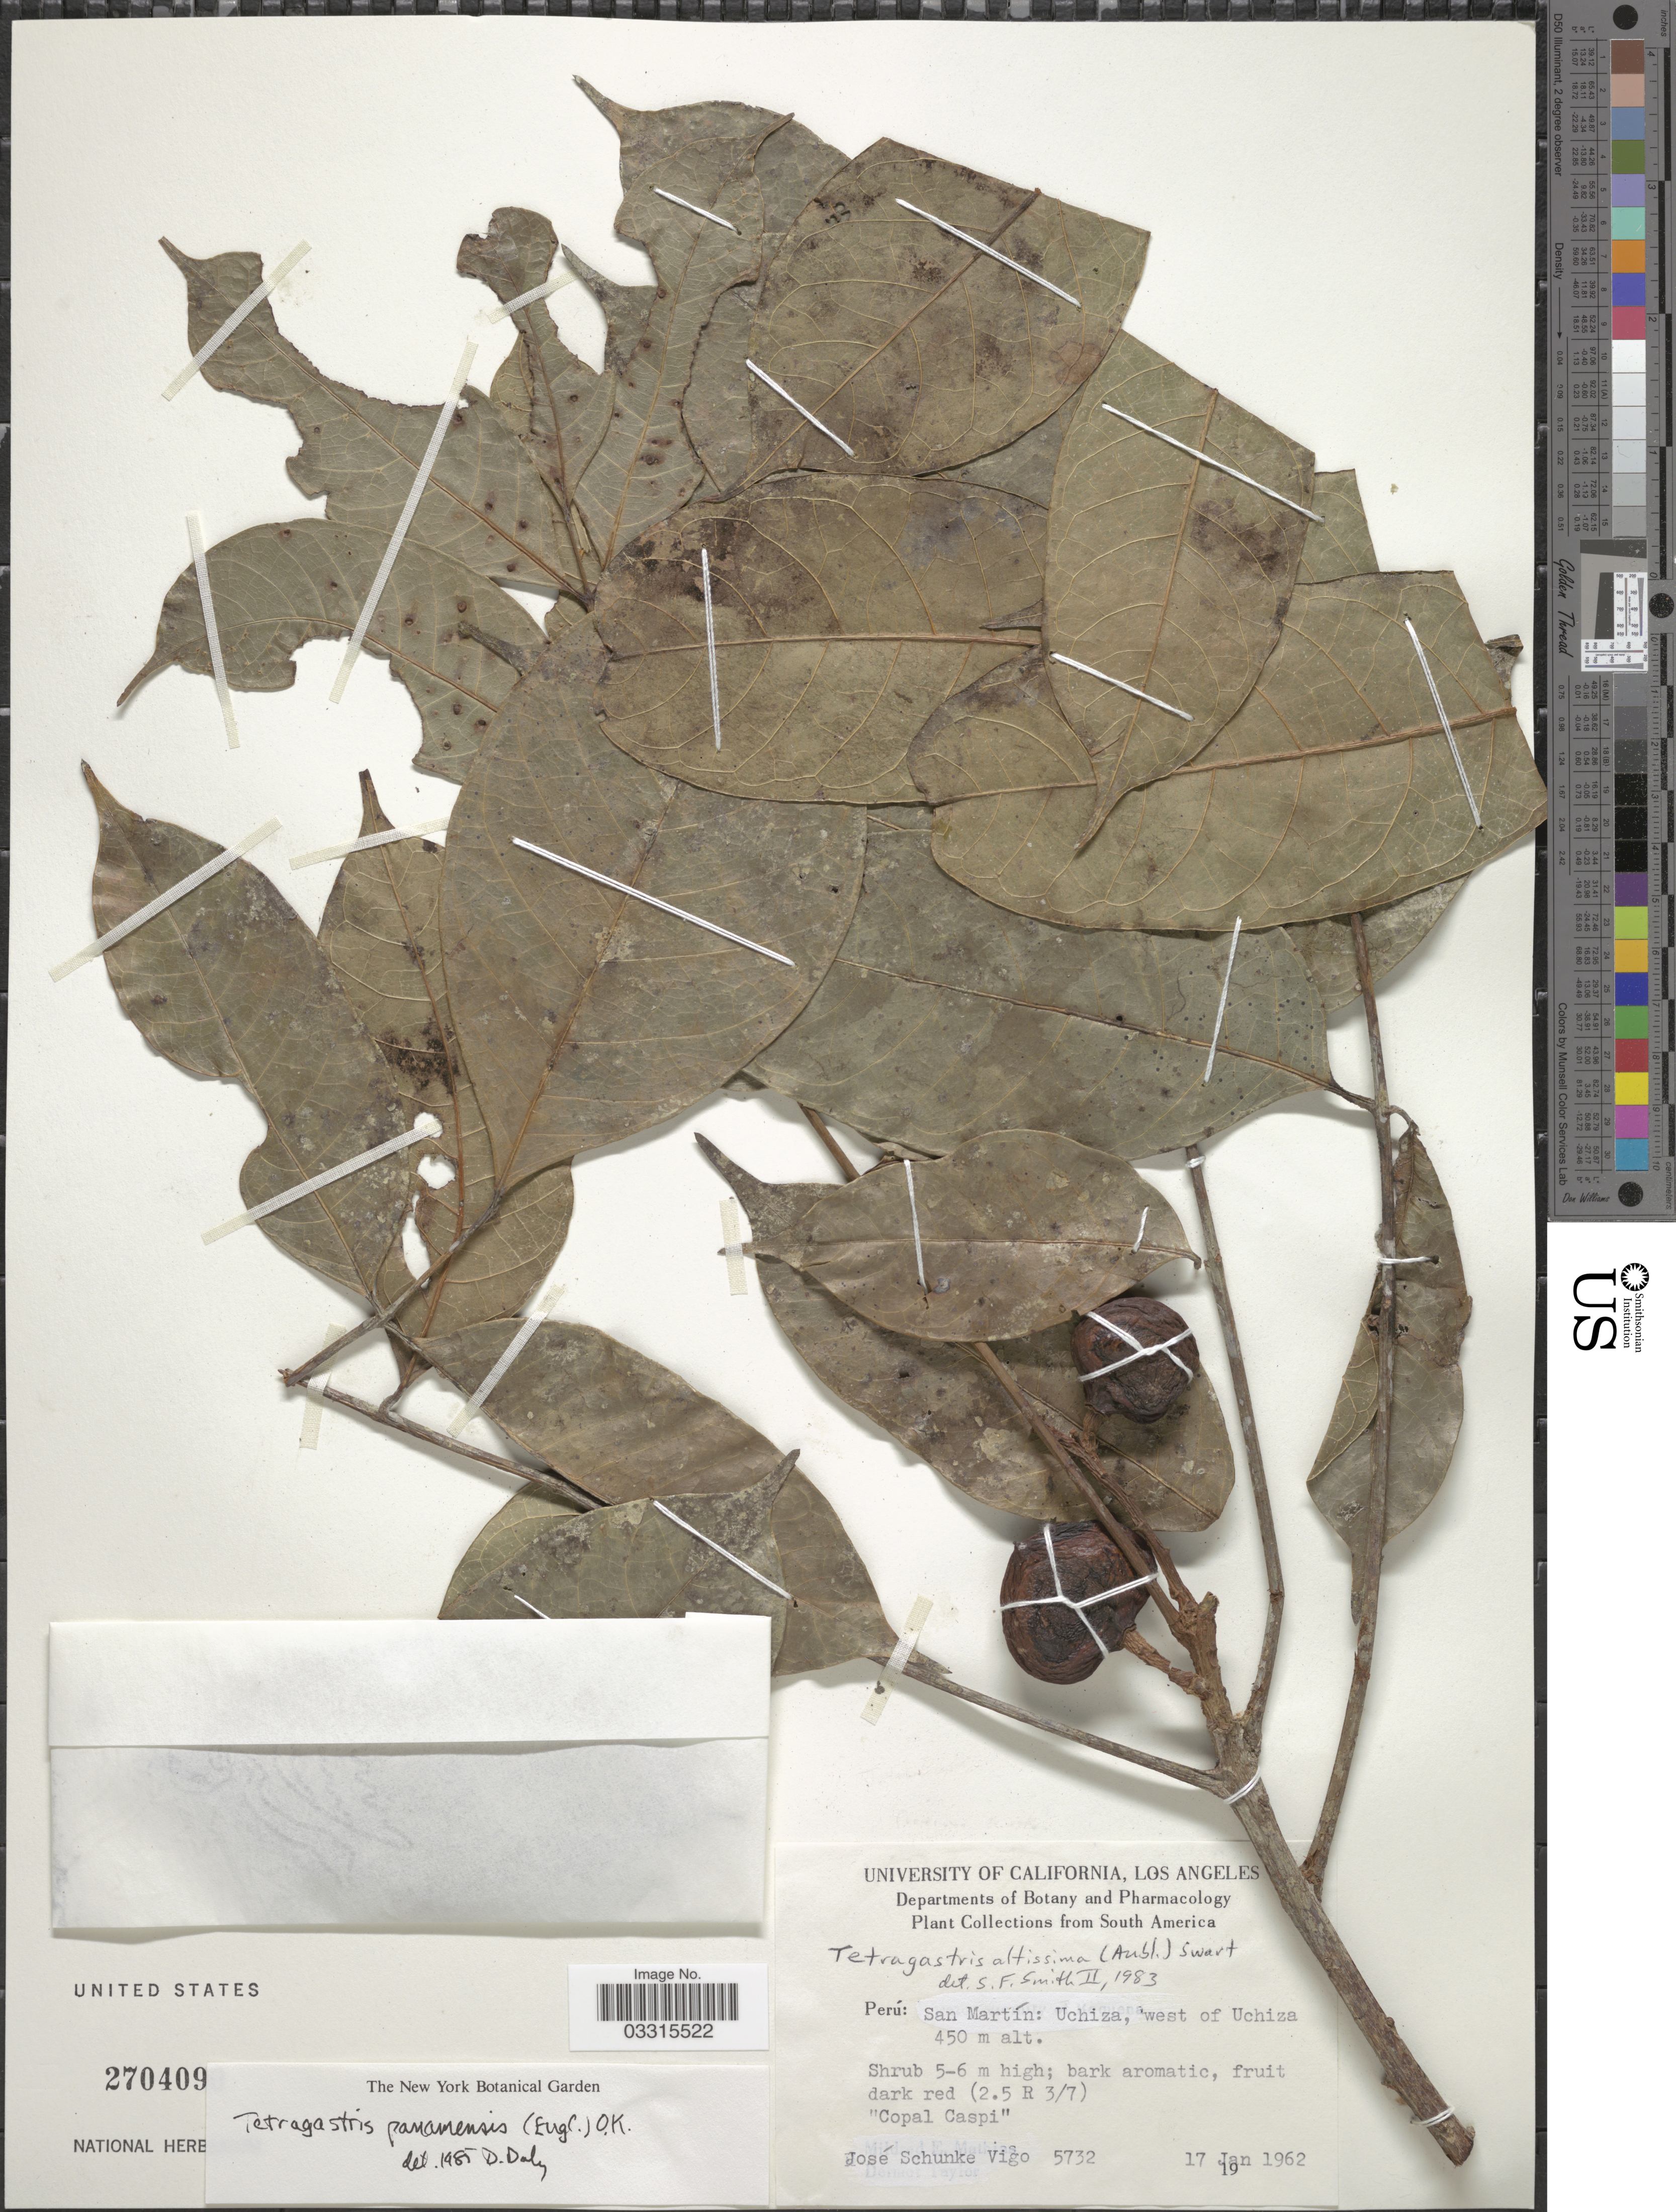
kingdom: Plantae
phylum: Tracheophyta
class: Magnoliopsida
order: Sapindales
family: Burseraceae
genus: Protium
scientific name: Protium stevensonii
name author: (Standl.) Daly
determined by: Daly, Douglas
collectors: J. Schunke Vigo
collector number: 5732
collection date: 1962-01-17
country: Peru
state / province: San Martín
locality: Uchiza, west of Uchiza.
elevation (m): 450